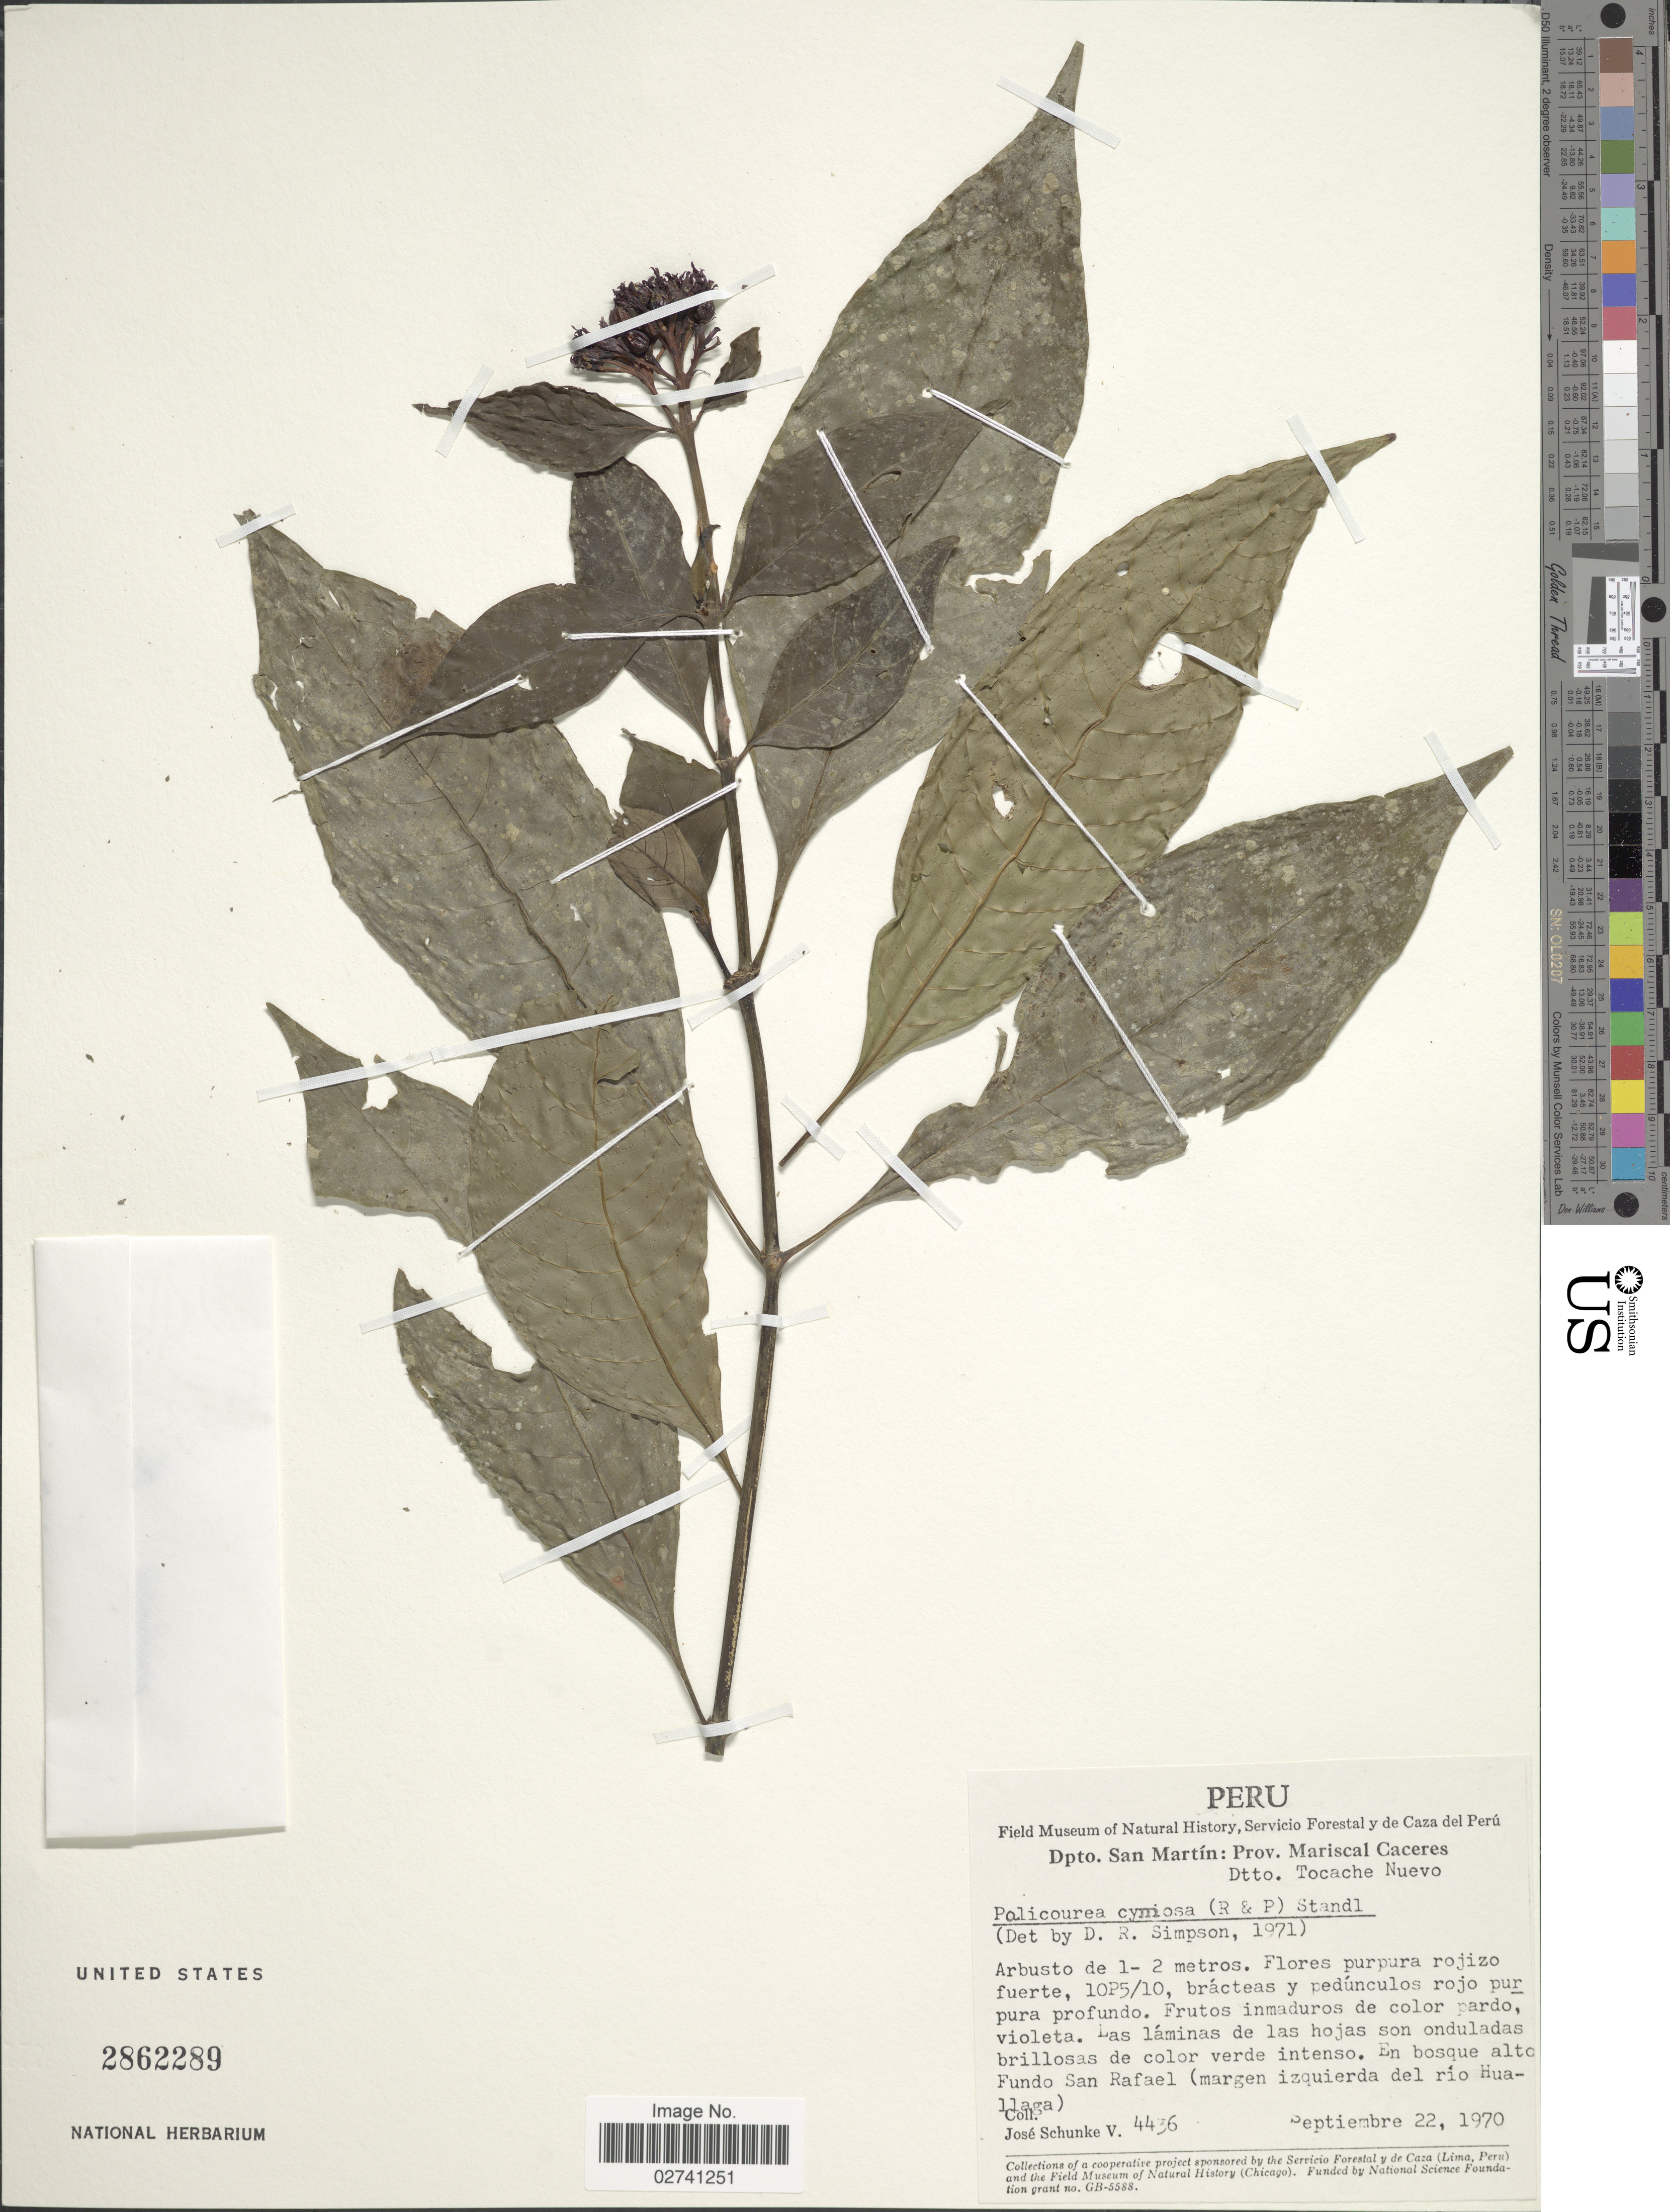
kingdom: Plantae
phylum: Tracheophyta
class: Magnoliopsida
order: Gentianales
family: Rubiaceae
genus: Palicourea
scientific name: Palicourea cymosa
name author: (Ruiz & Pav.) Standl.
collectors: J. Schunke Vigo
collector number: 4436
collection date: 1970-09-22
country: Peru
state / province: San Martín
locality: Prov. Mariscal Caceres. Dtto. Tocache Nuevo. En bosque alto Fundo San Rafael (margen izquierda del río Huallaga)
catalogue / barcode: US 2862289